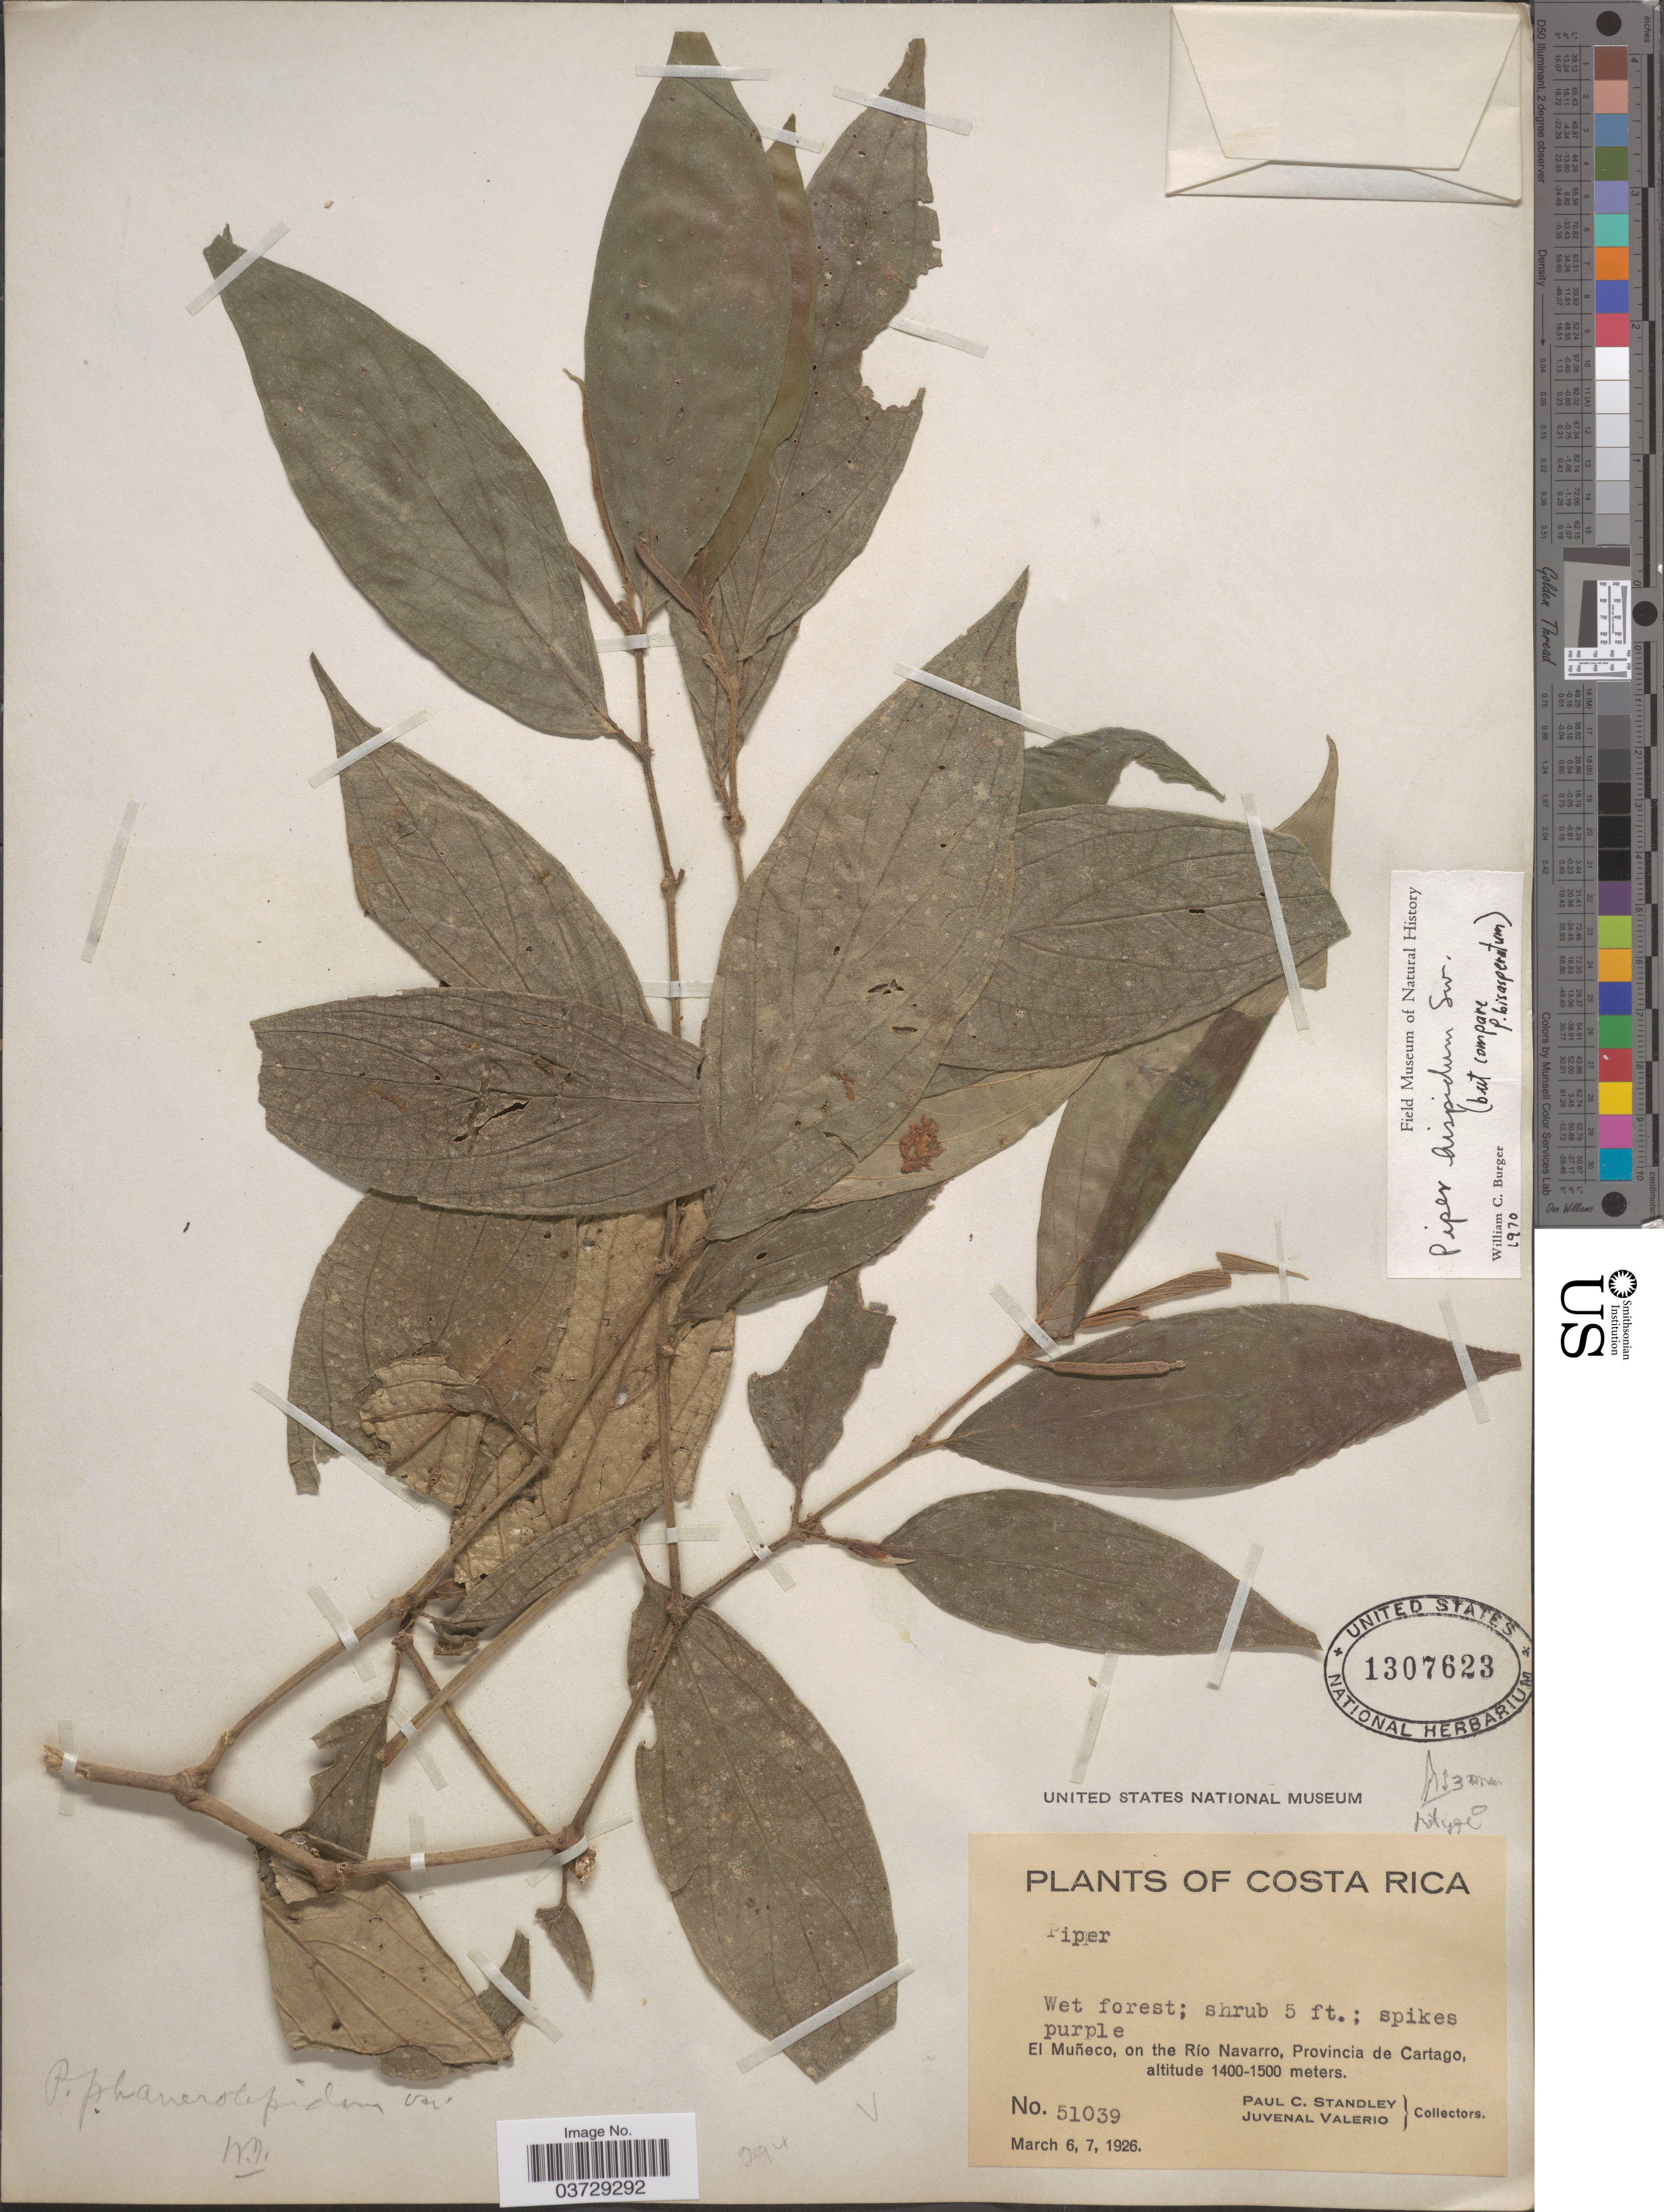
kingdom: Plantae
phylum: Tracheophyta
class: Magnoliopsida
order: Piperales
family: Piperaceae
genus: Piper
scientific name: Piper hispidum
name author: Sw.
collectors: P. C. Standley & J. Valerio R.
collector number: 51039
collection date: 1926-03-06/1926-03-07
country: Costa Rica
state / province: Cartago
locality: El Muñeco, on the Río Navarro.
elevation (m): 1400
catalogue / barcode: US 1307623